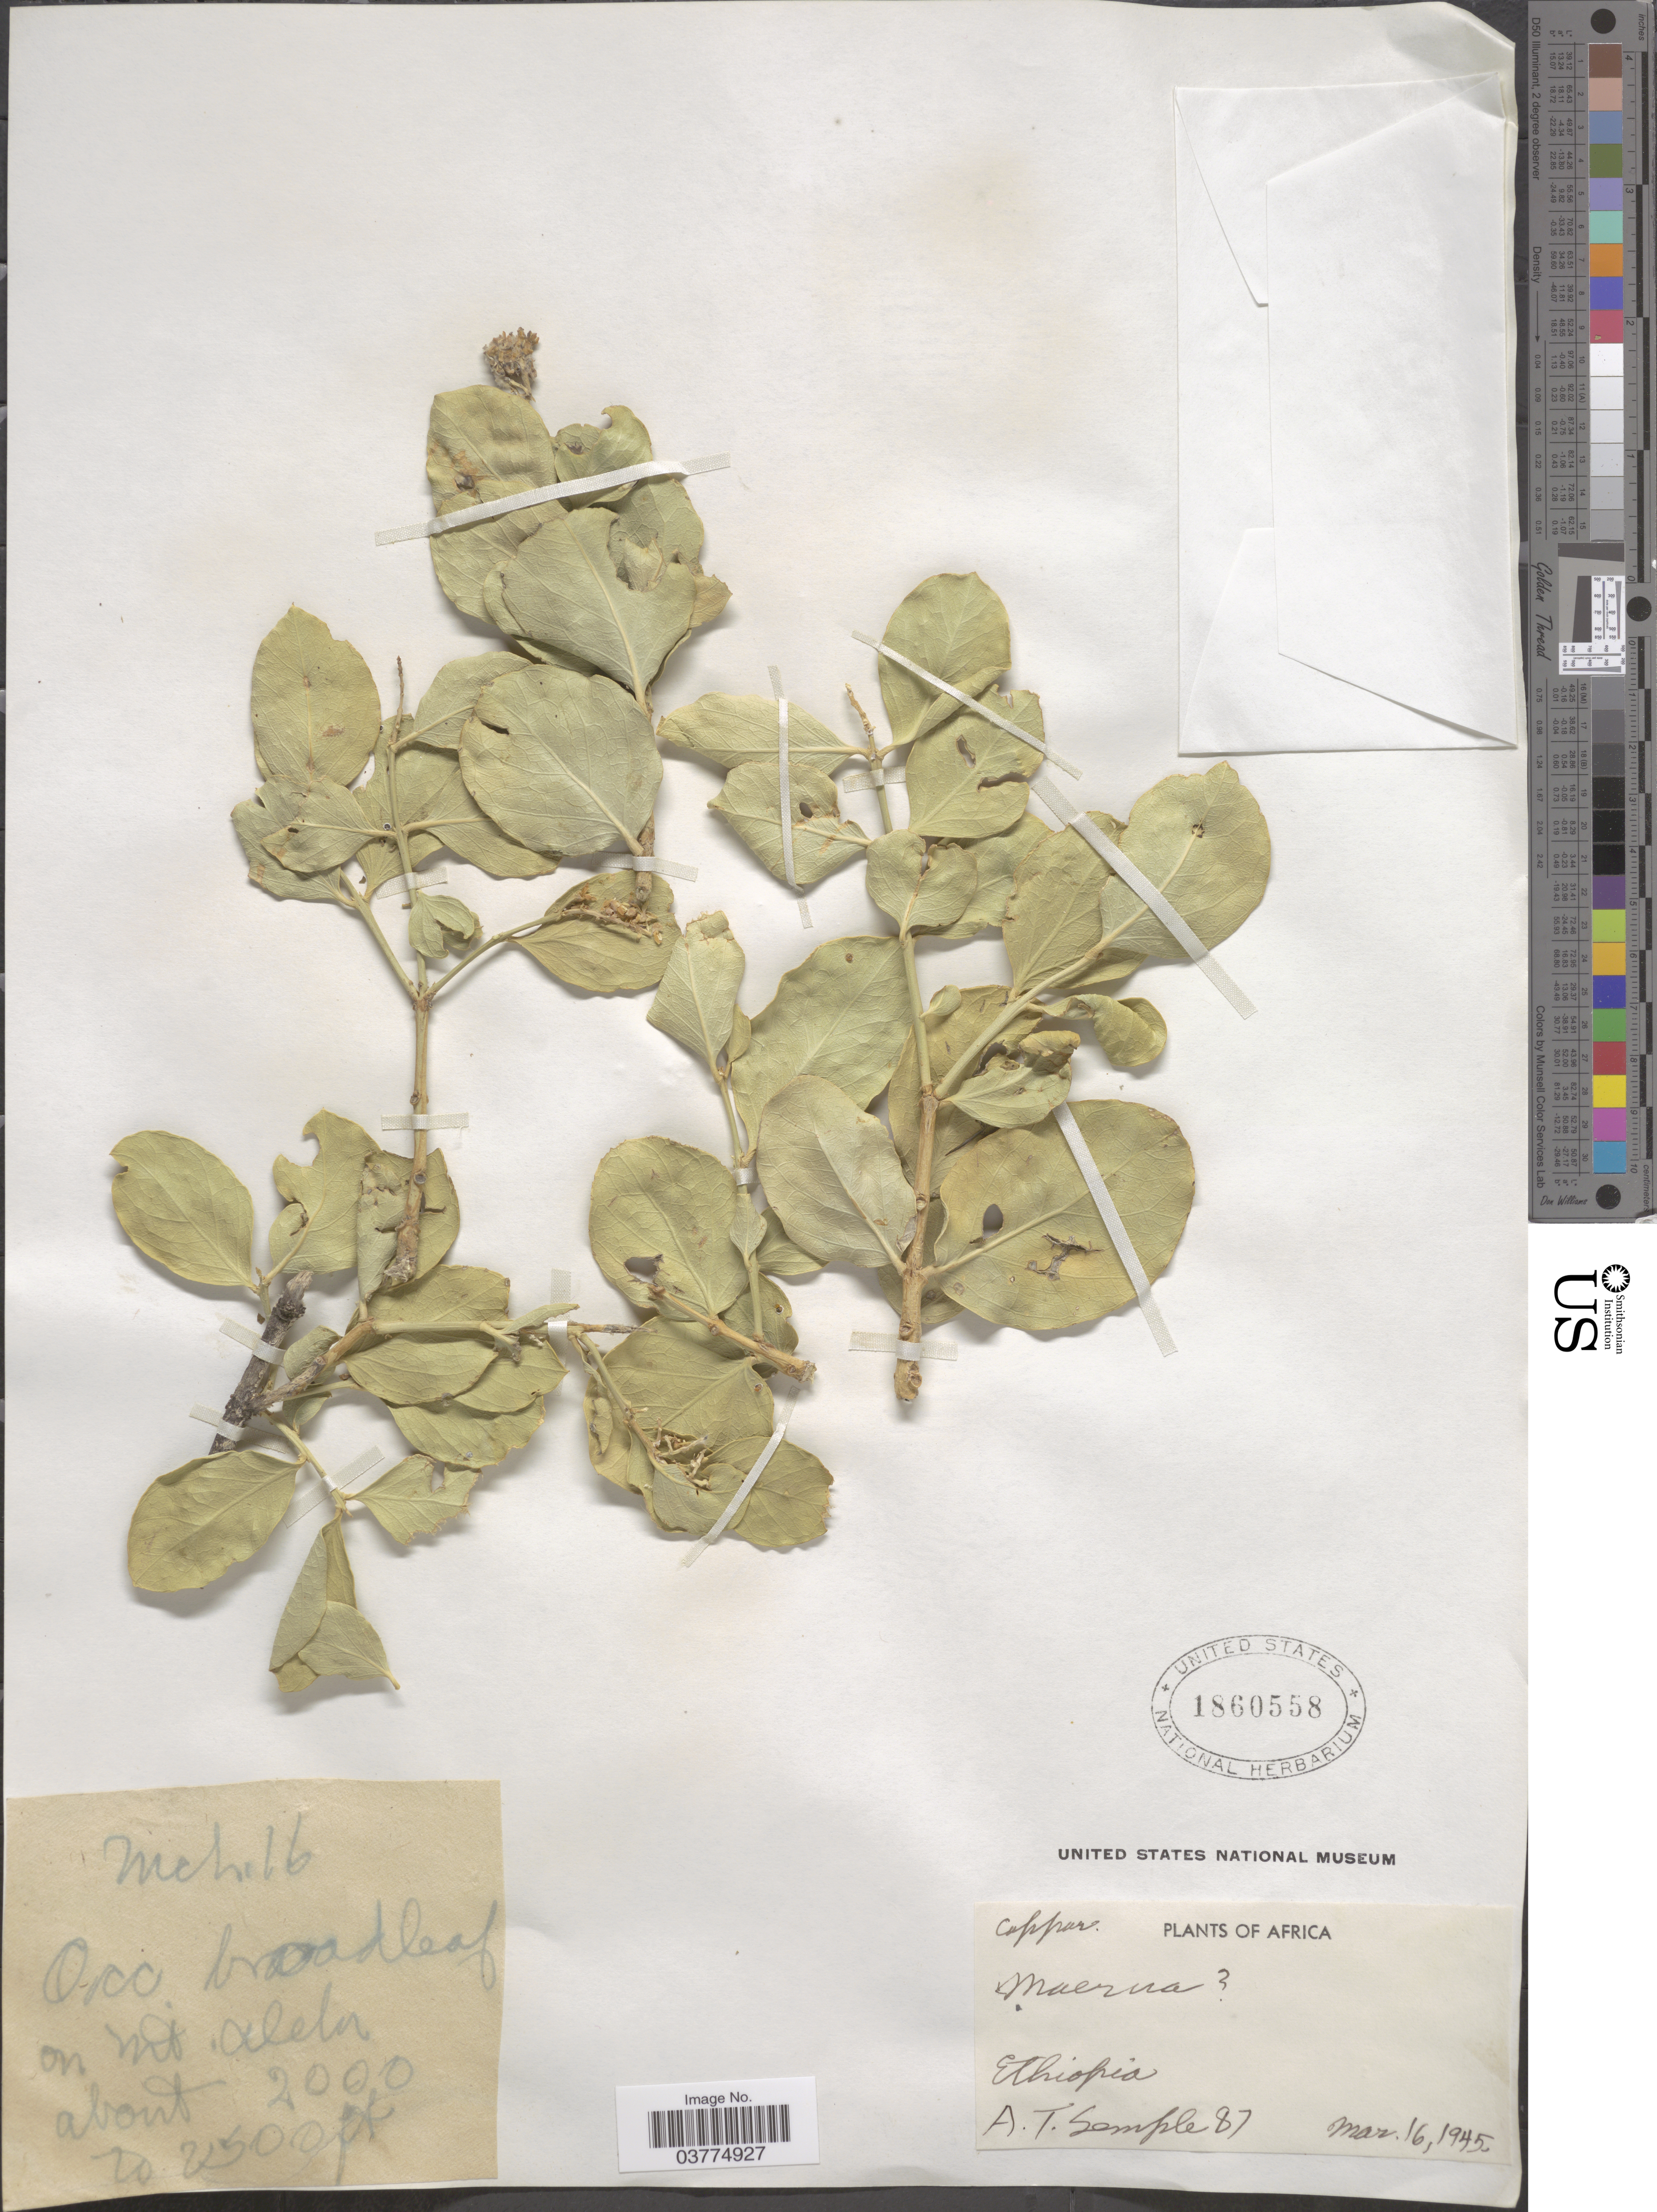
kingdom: Plantae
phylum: Tracheophyta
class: Magnoliopsida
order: Brassicales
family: Capparaceae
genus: Maerua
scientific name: Maerua sp.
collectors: A. Semple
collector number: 87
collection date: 1945-03-16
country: Ethiopia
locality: On mt. Alela [interpreted].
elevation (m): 610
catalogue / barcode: US 1860558